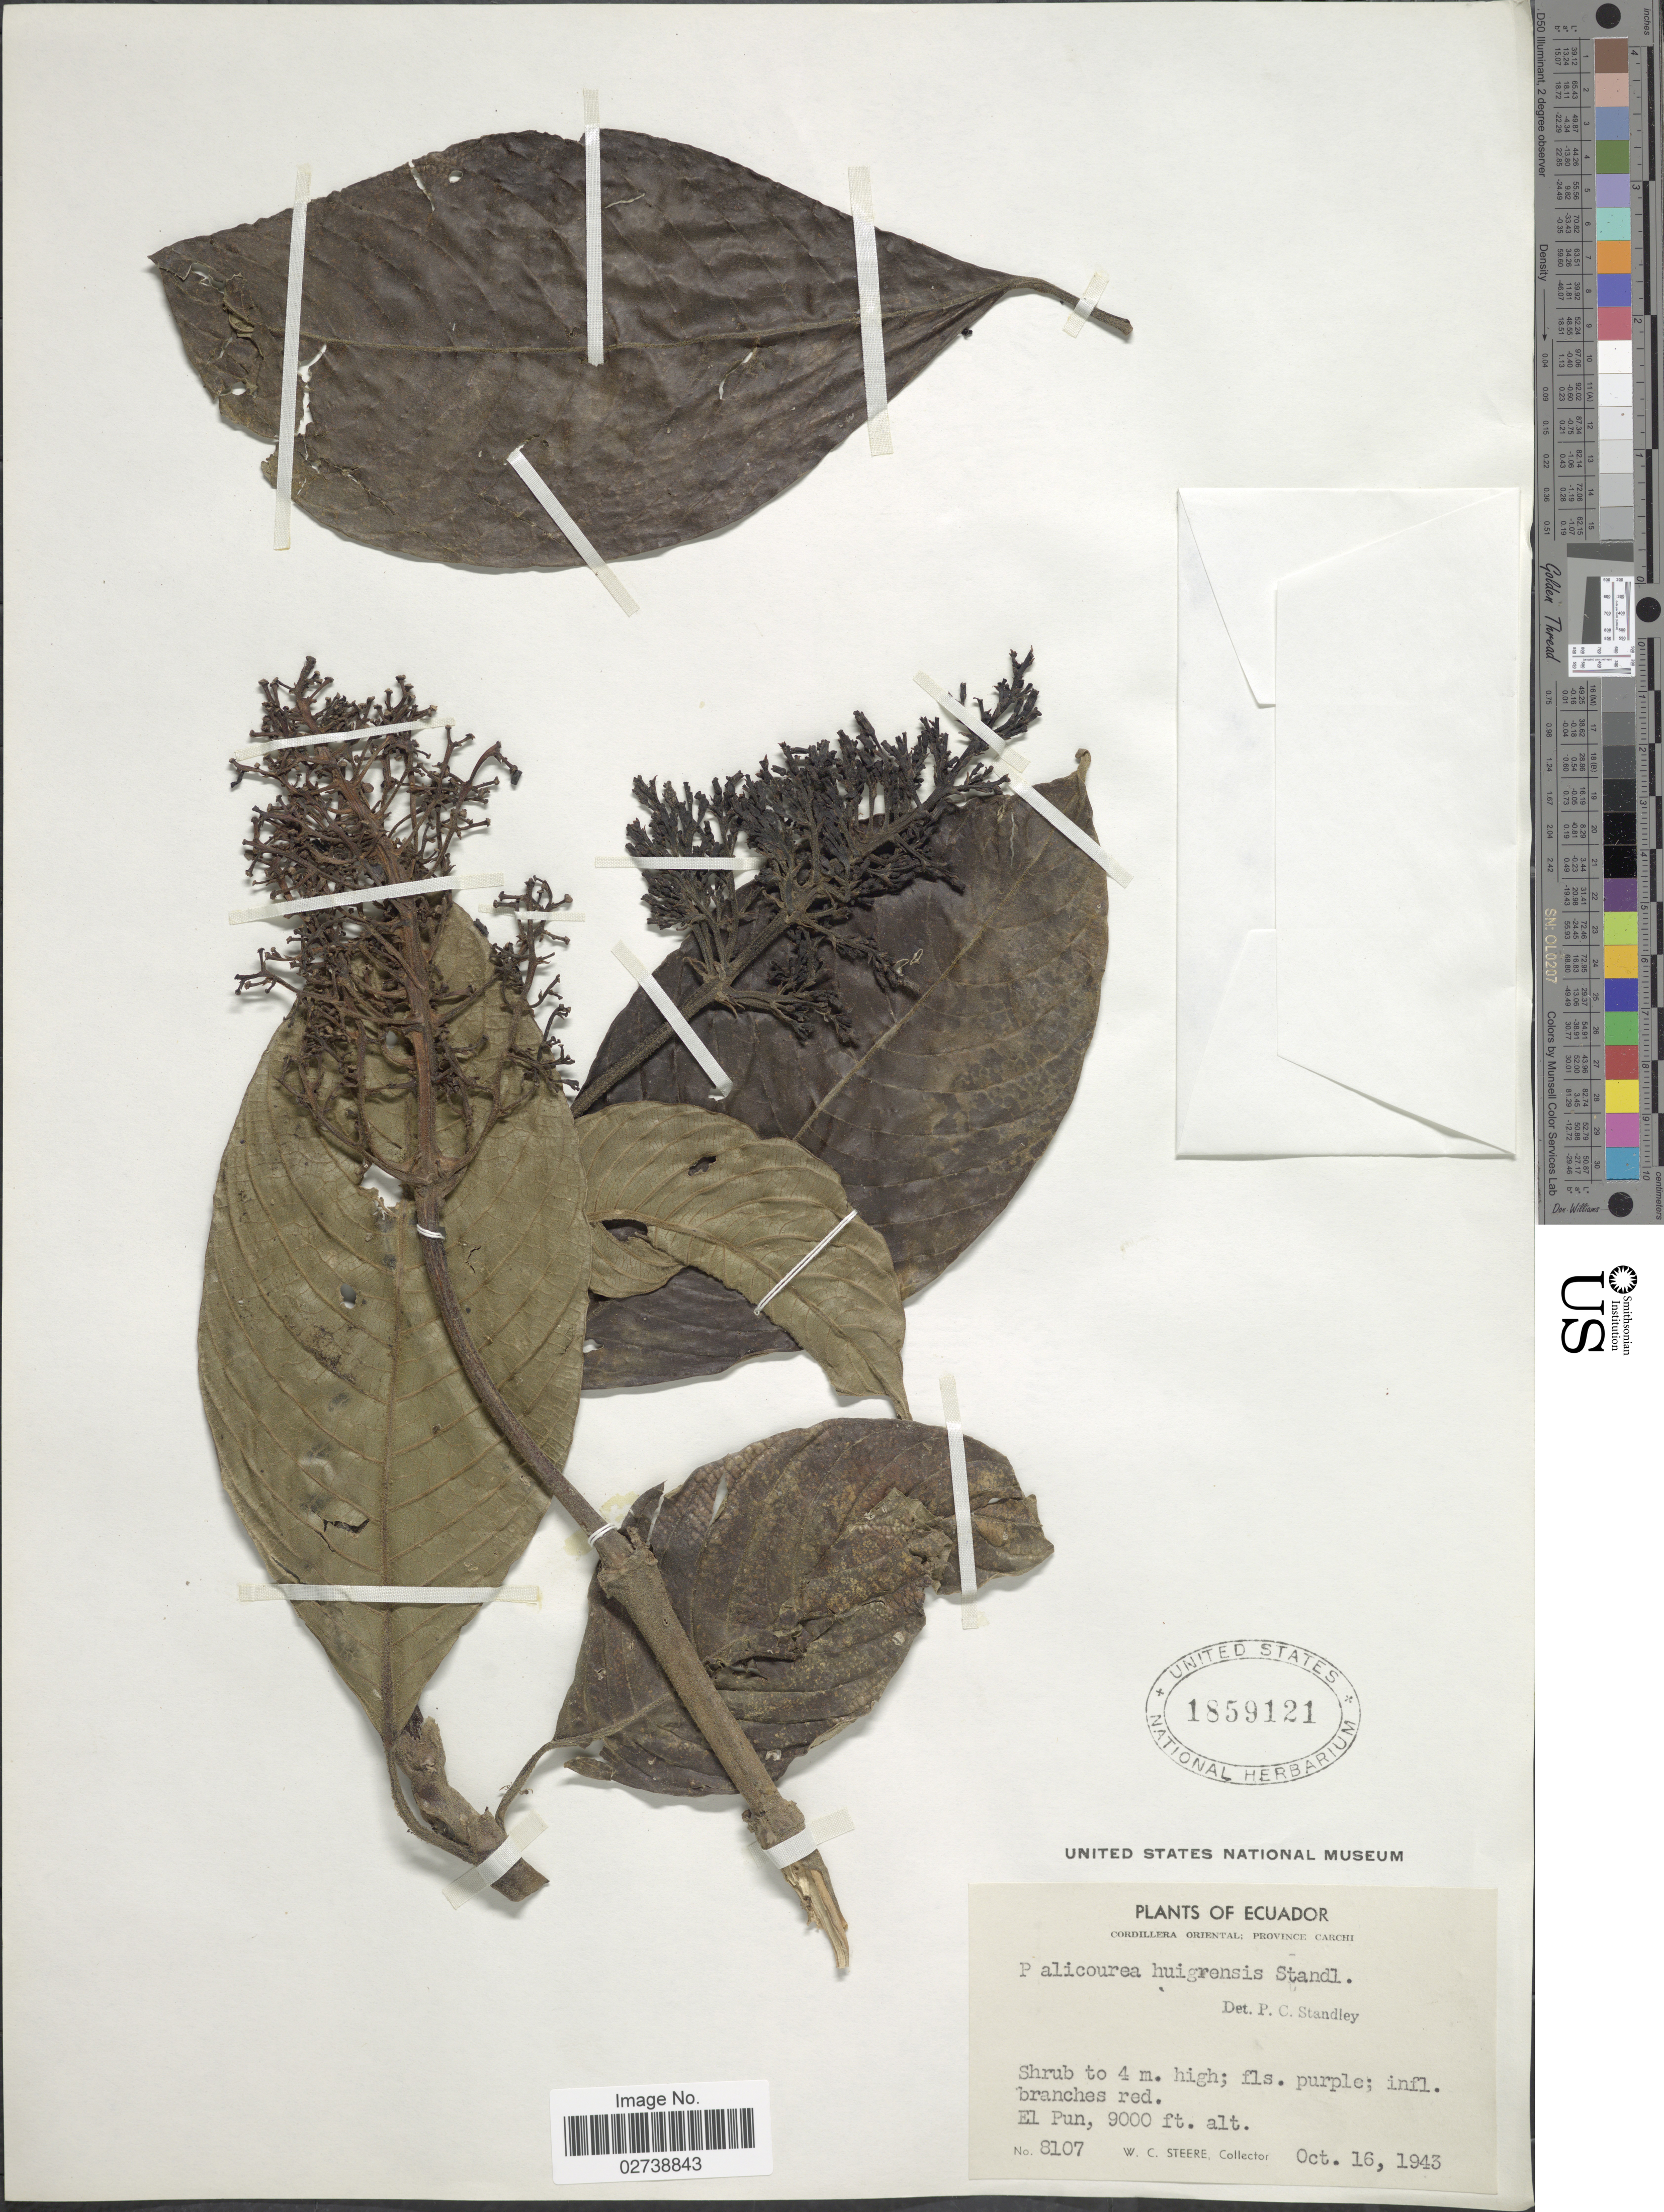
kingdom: Plantae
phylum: Tracheophyta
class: Magnoliopsida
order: Gentianales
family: Rubiaceae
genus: Palicourea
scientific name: Palicourea amethystina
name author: (Ruiz & Pav.) DC.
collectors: W. C. Steere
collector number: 8107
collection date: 1943-10-16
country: Ecuador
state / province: Carchi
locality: Cordillera Oriental, El Pun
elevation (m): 2743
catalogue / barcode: US 1859121